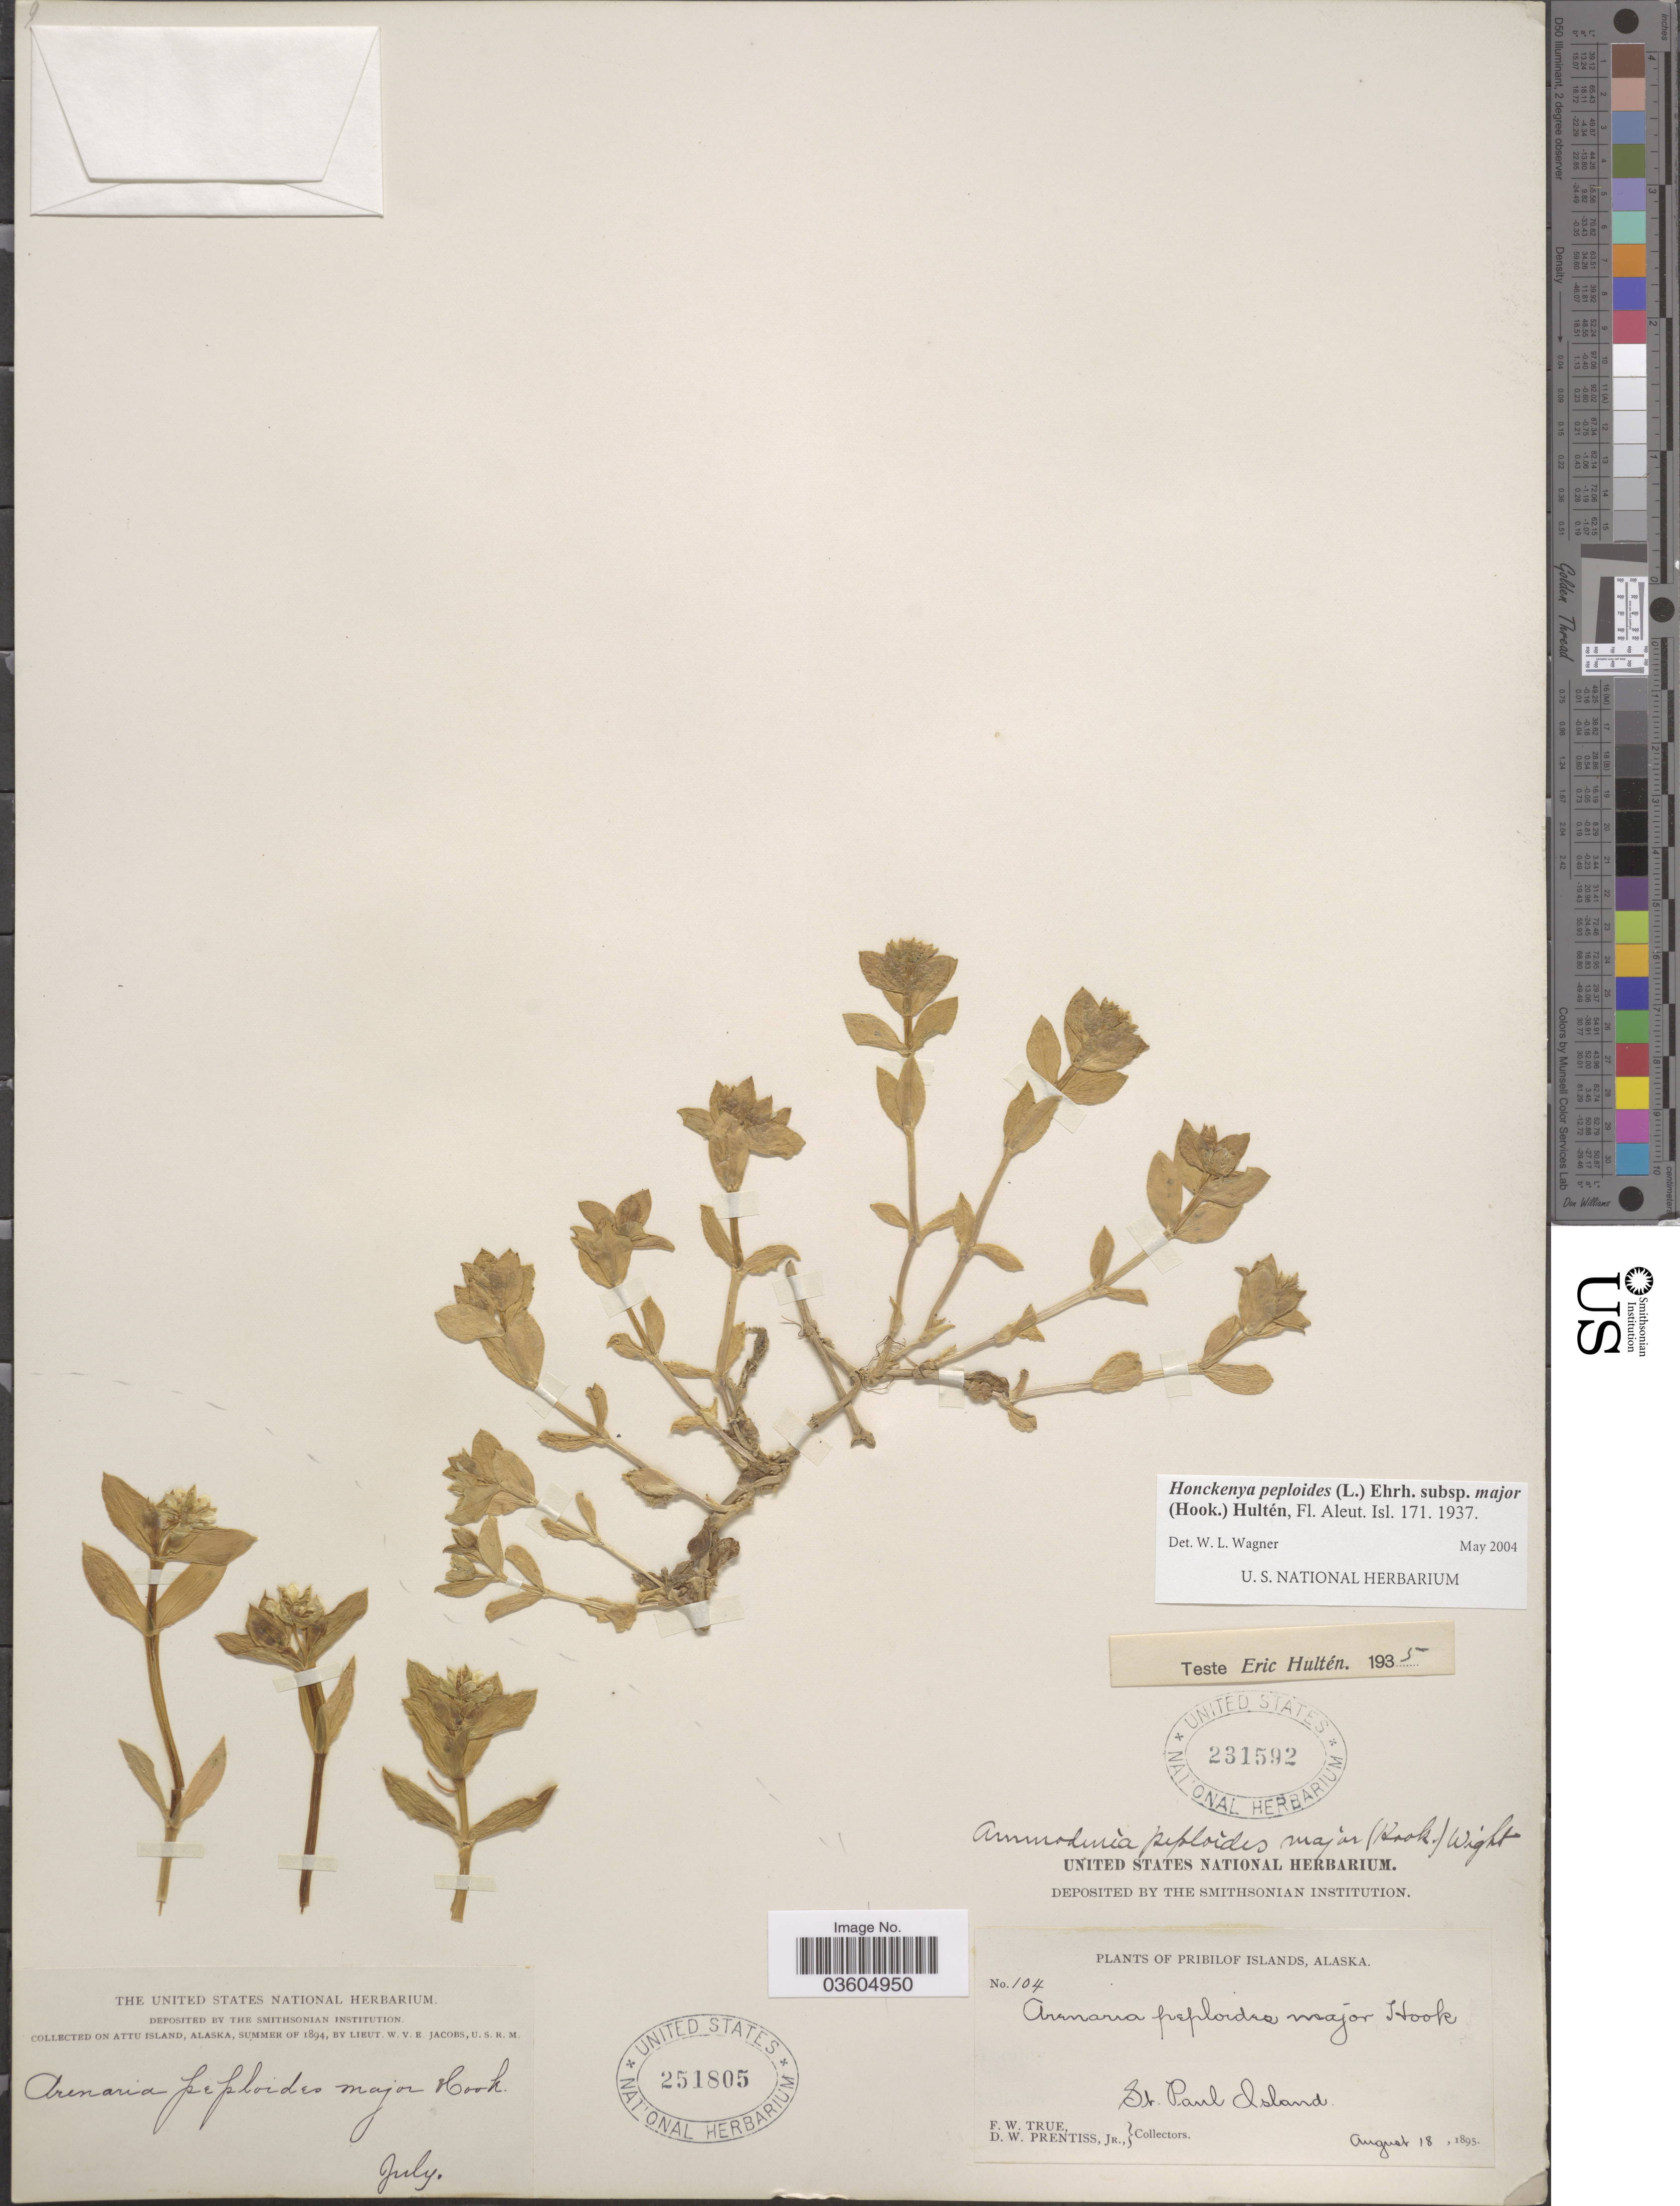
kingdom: Plantae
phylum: Tracheophyta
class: Magnoliopsida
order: Caryophyllales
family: Caryophyllaceae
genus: Honckenya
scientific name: Honckenya peploides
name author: (L.) Ehrh.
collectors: F. True & D. Prentiss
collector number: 104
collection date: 1895-08-18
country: United States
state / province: Alaska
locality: Pribilof Islands. St. Paul Island.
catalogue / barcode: US 231592-2